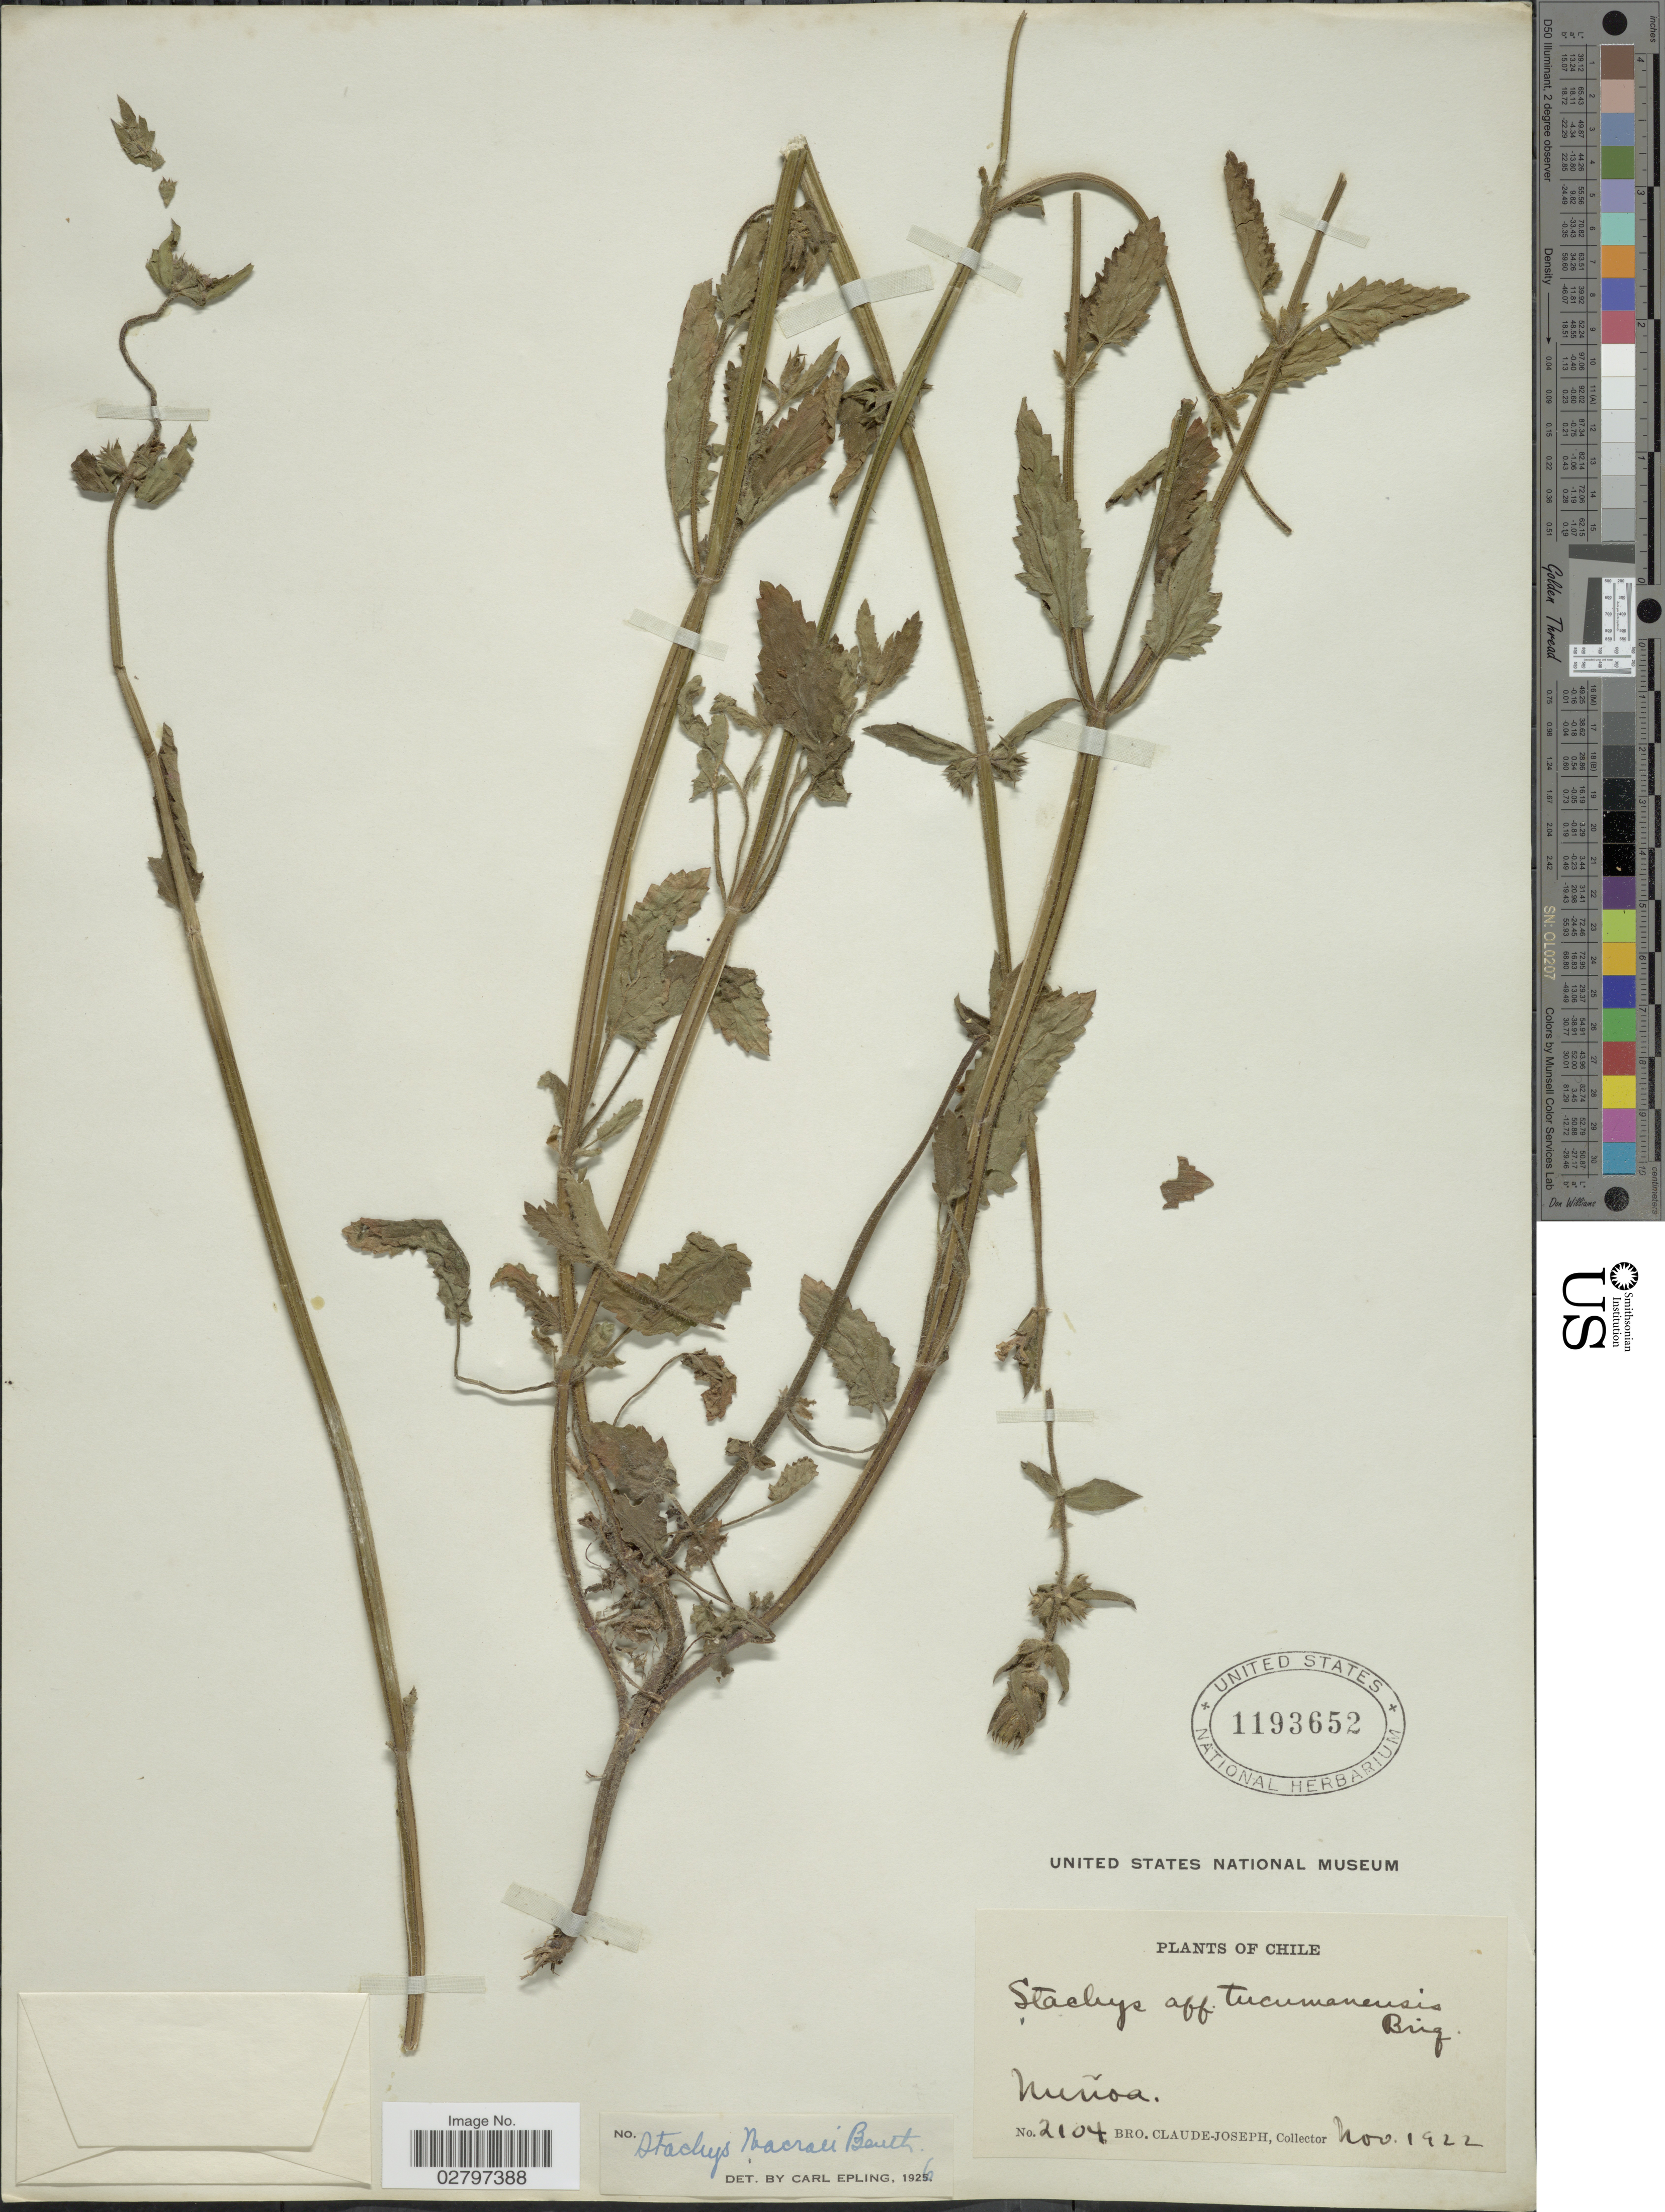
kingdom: Plantae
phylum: Tracheophyta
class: Magnoliopsida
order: Lamiales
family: Lamiaceae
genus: Stachys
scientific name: Stachys macraei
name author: Benth.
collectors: Bro. Claude-Joseph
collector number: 2104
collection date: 1922-11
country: Chile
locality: Nunoa.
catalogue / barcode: US 1193652